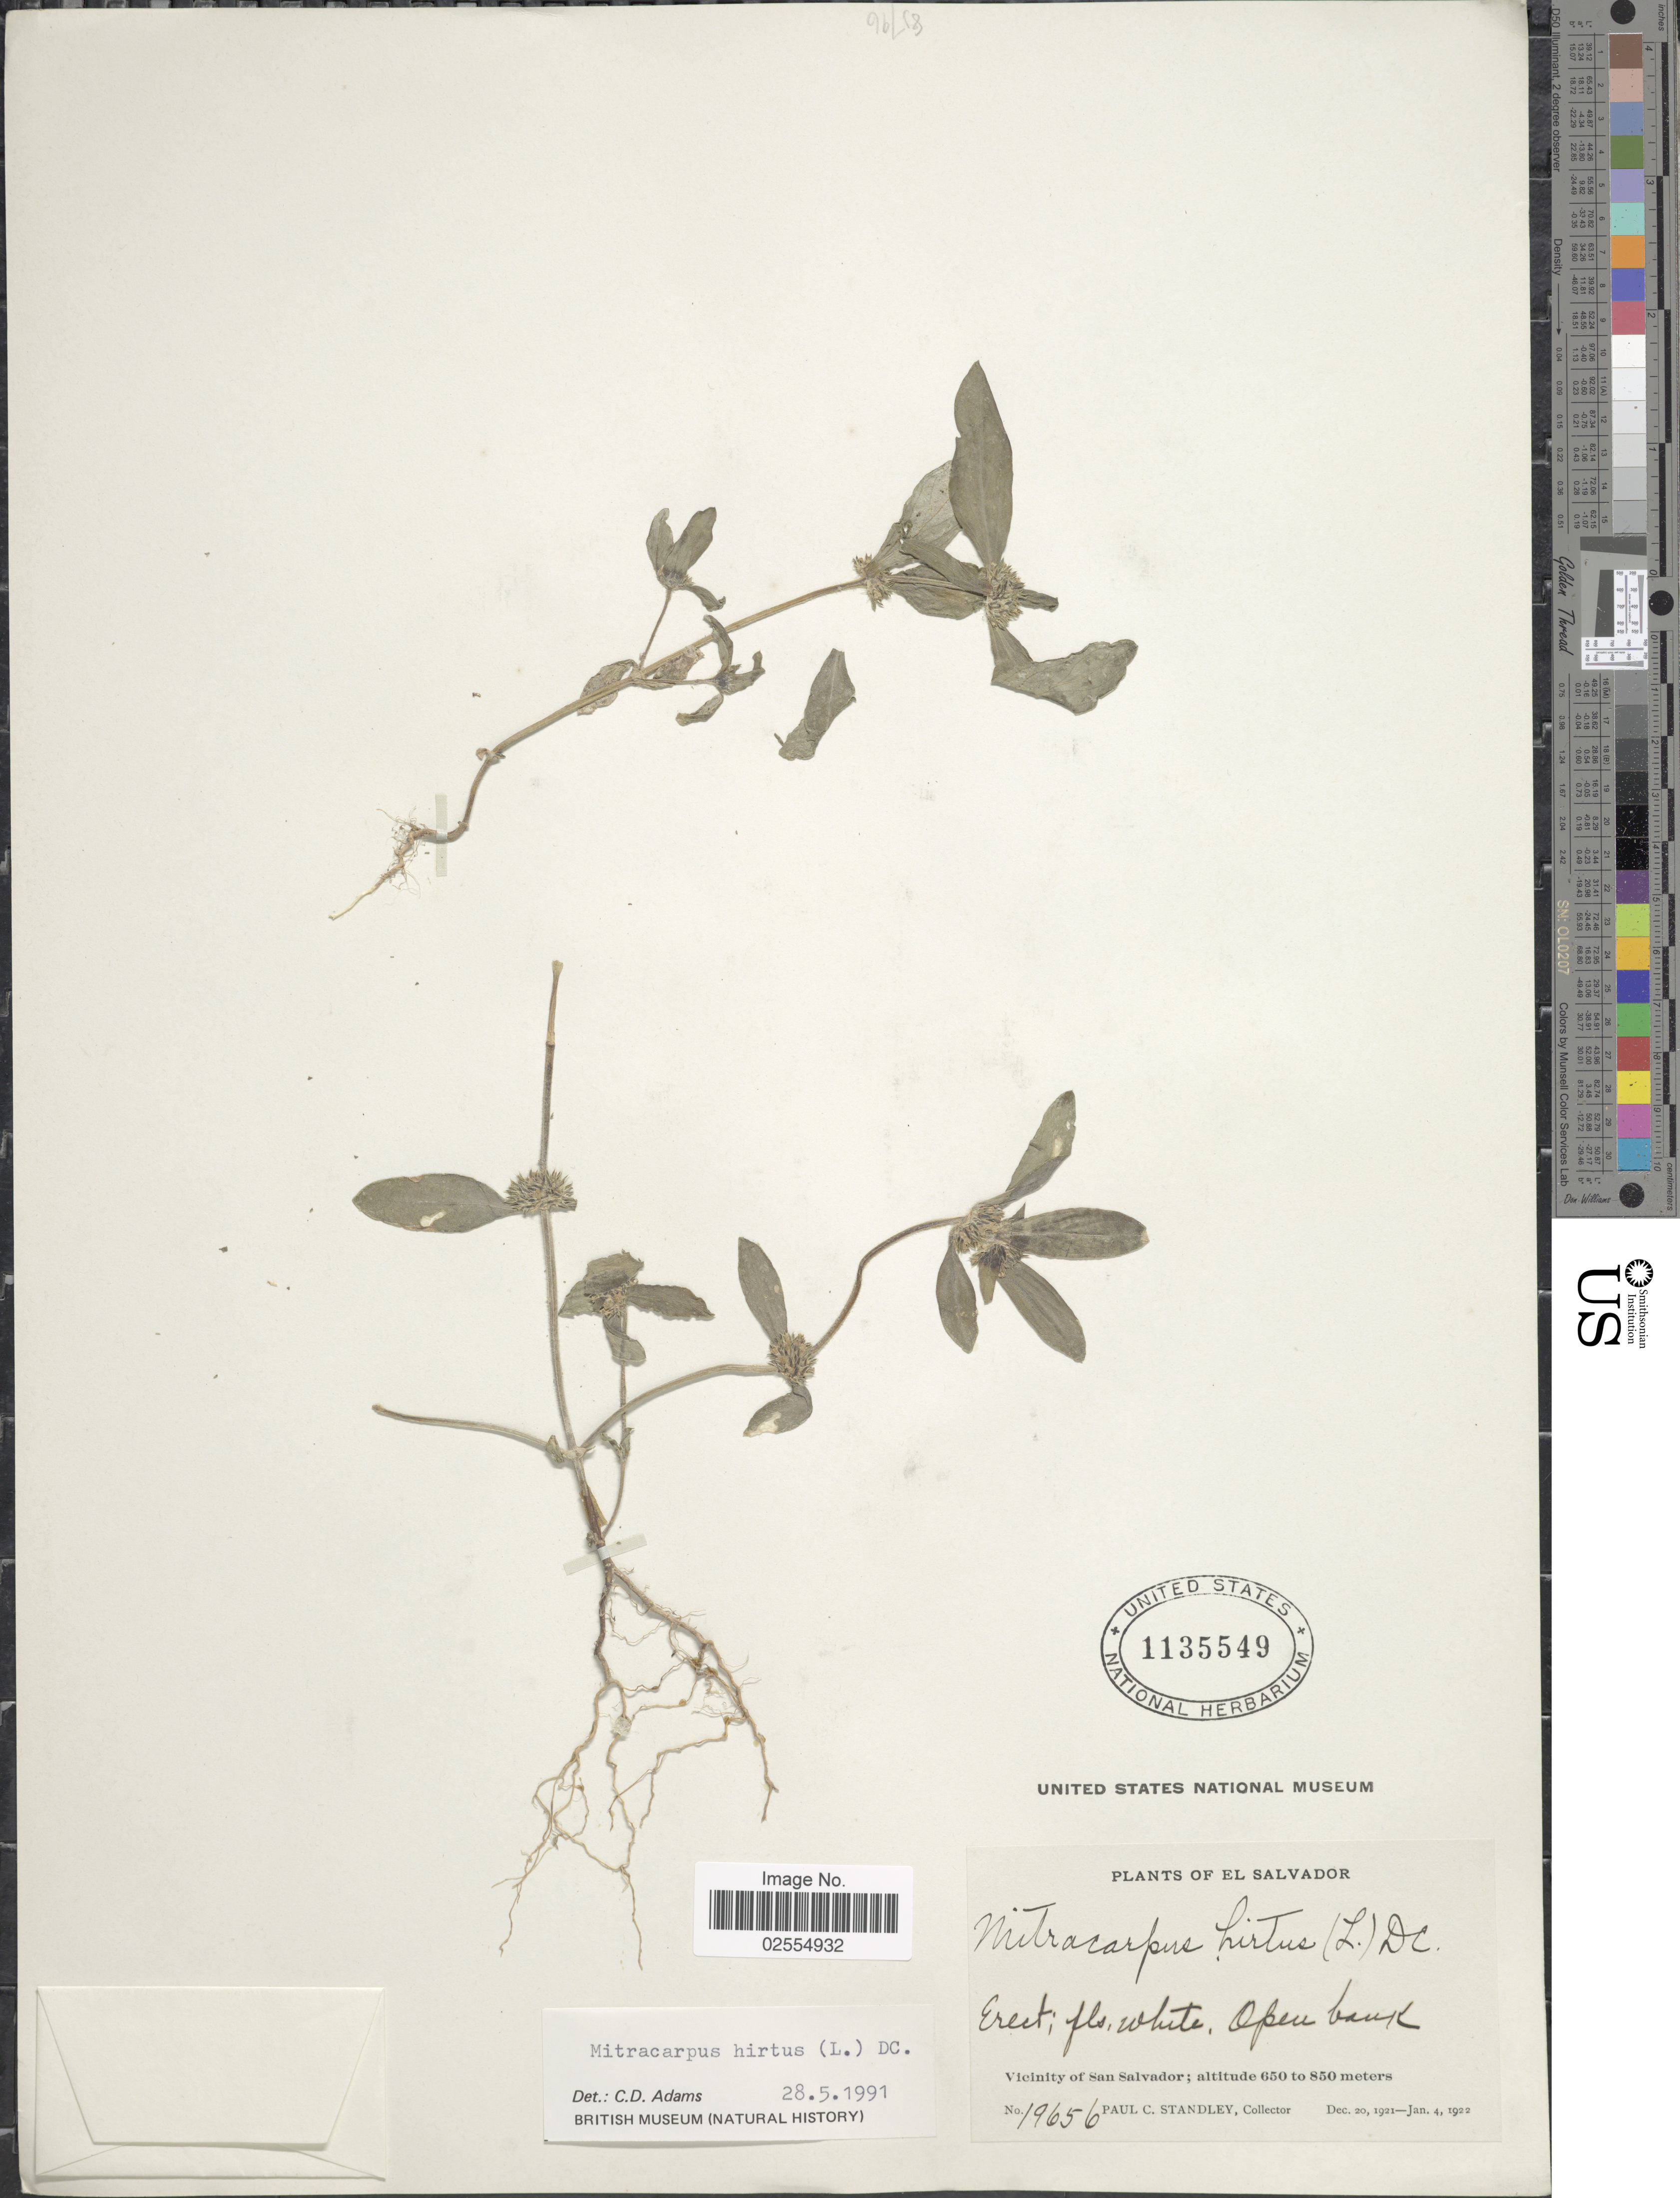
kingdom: Plantae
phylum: Tracheophyta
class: Magnoliopsida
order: Gentianales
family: Rubiaceae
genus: Mitracarpus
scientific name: Mitracarpus hirtus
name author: (L.) DC.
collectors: P. C. Standley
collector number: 19656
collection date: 1921-12-20/1922-01-04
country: El Salvador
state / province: San Salvador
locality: Open back; Vicinity of San Salvador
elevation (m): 650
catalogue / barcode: US 1135549